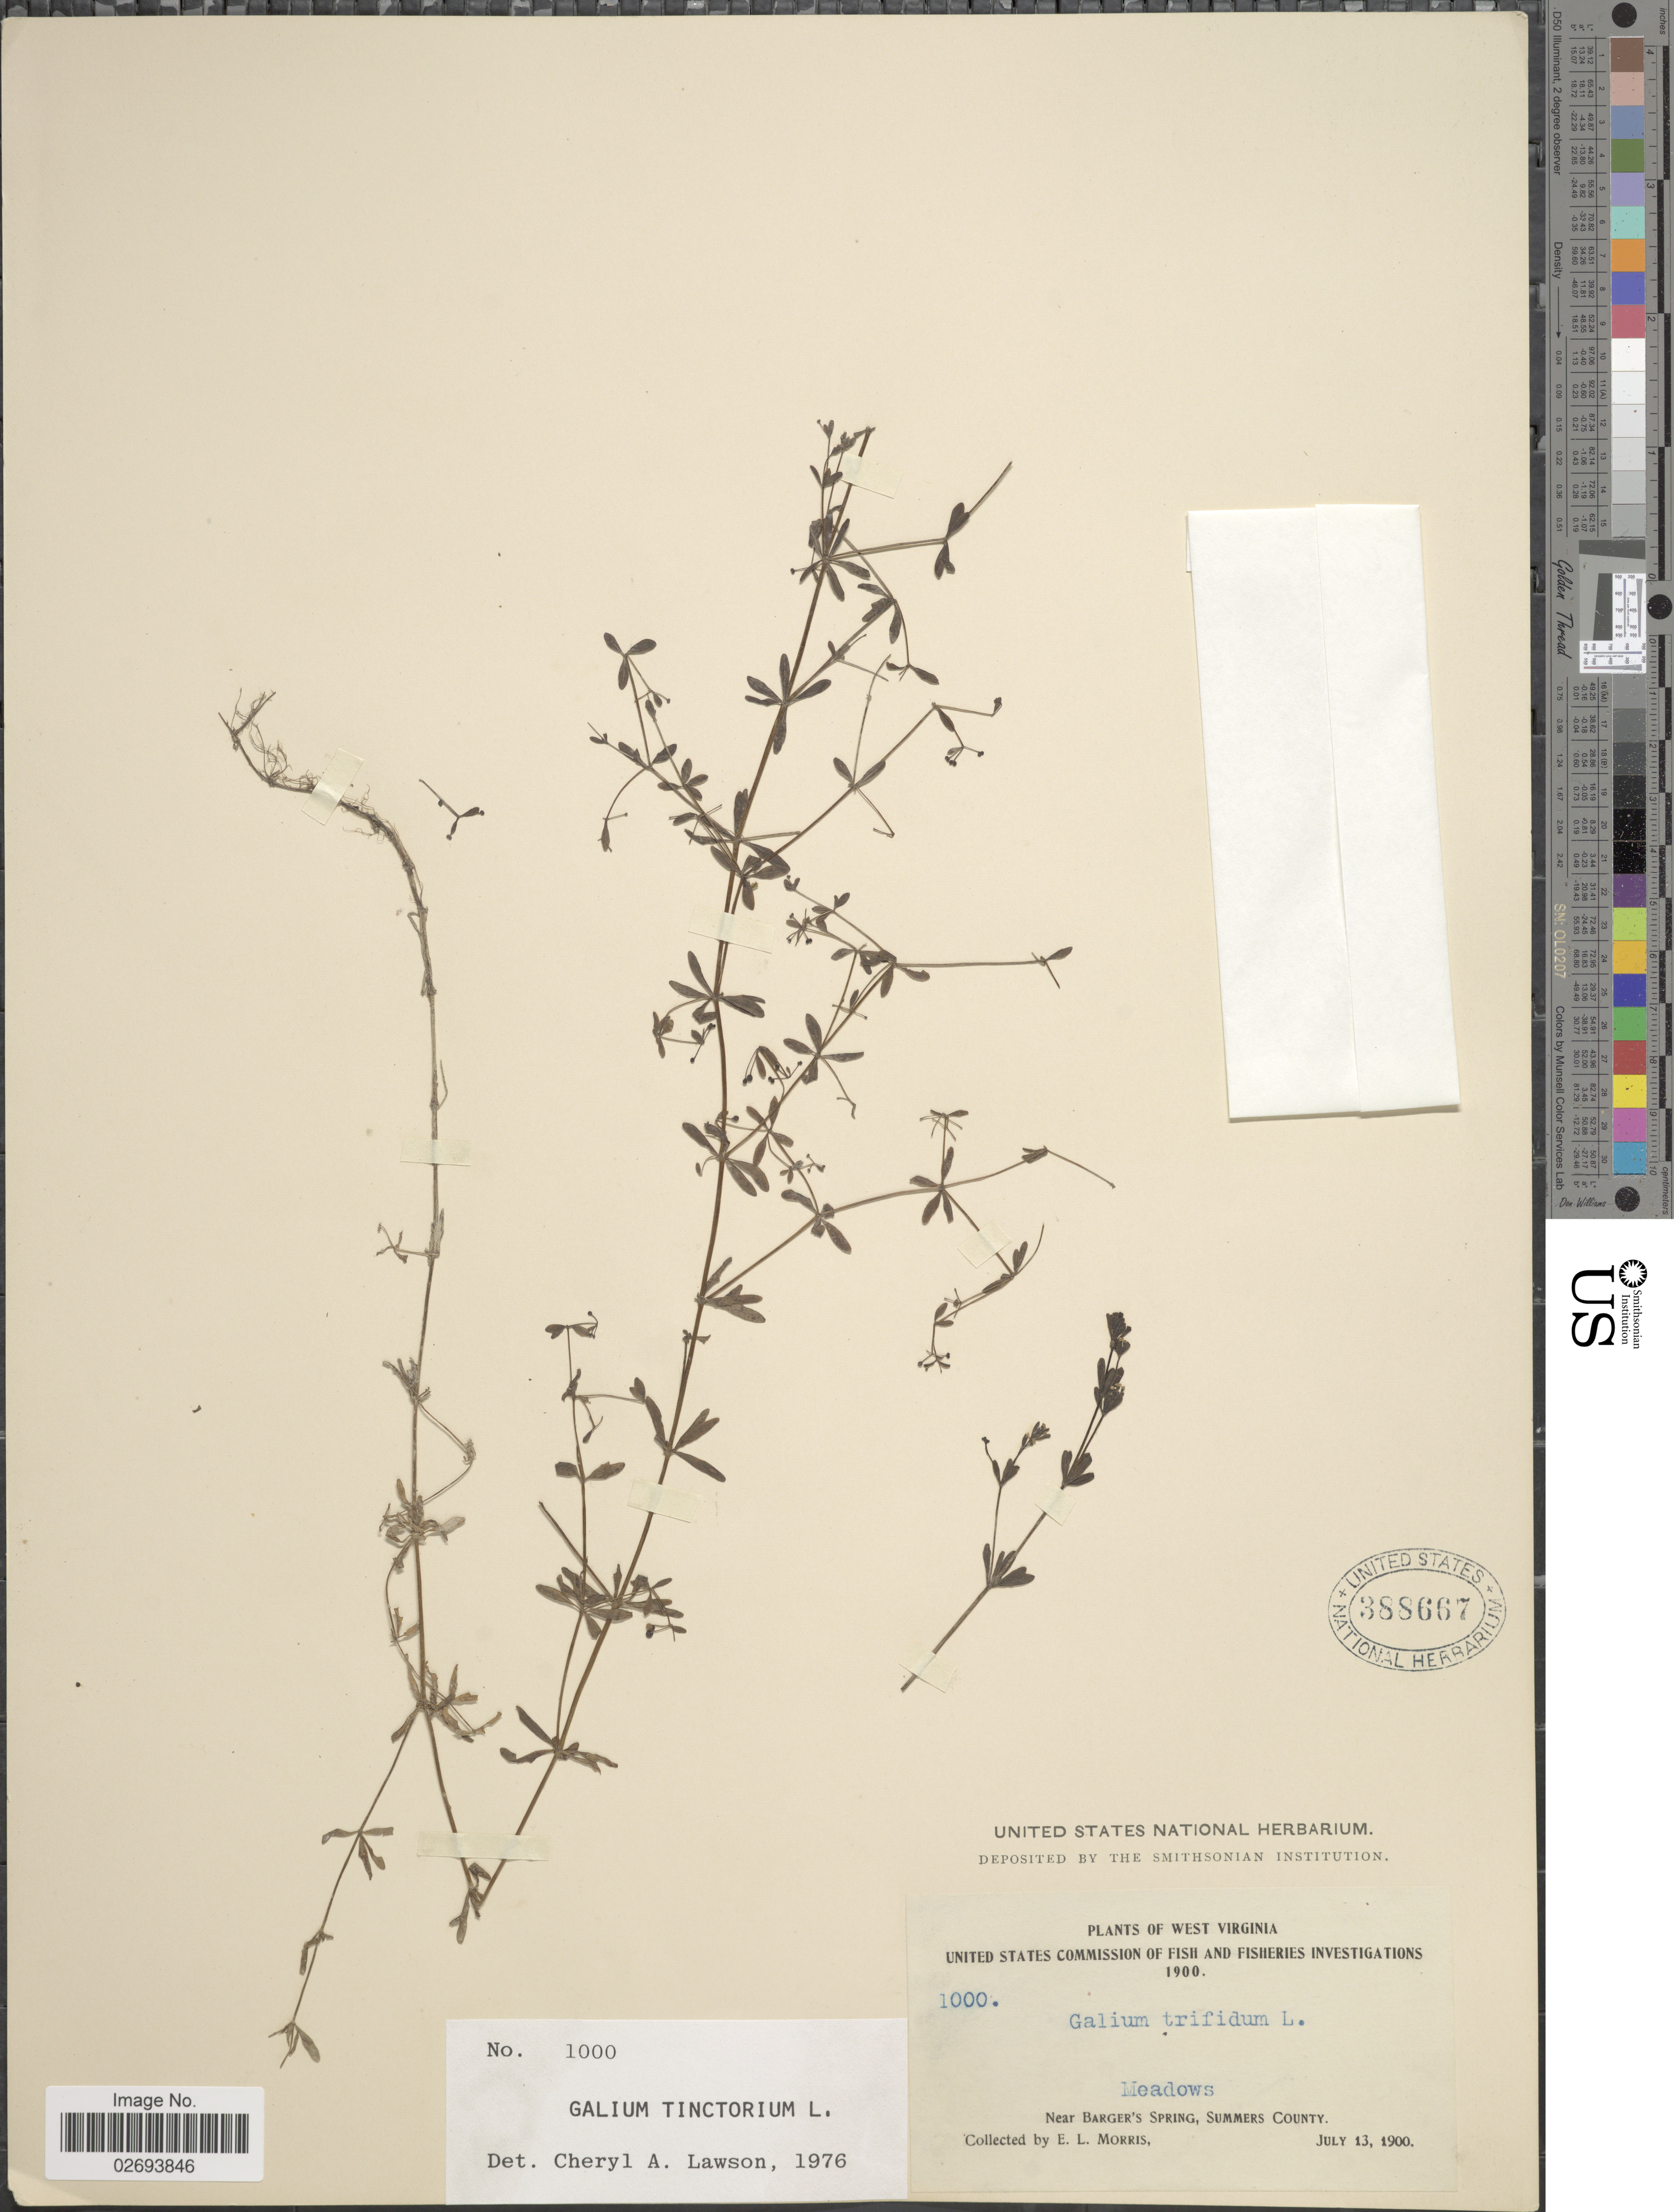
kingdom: Plantae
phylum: Tracheophyta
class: Magnoliopsida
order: Gentianales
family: Rubiaceae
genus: Galium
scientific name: Galium tinctorium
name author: (L.) Scop.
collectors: E. Morris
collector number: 1000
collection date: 1900-07-13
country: United States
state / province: West Virginia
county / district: Summers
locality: Near Barger's Springs, Summers County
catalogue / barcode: US 388667